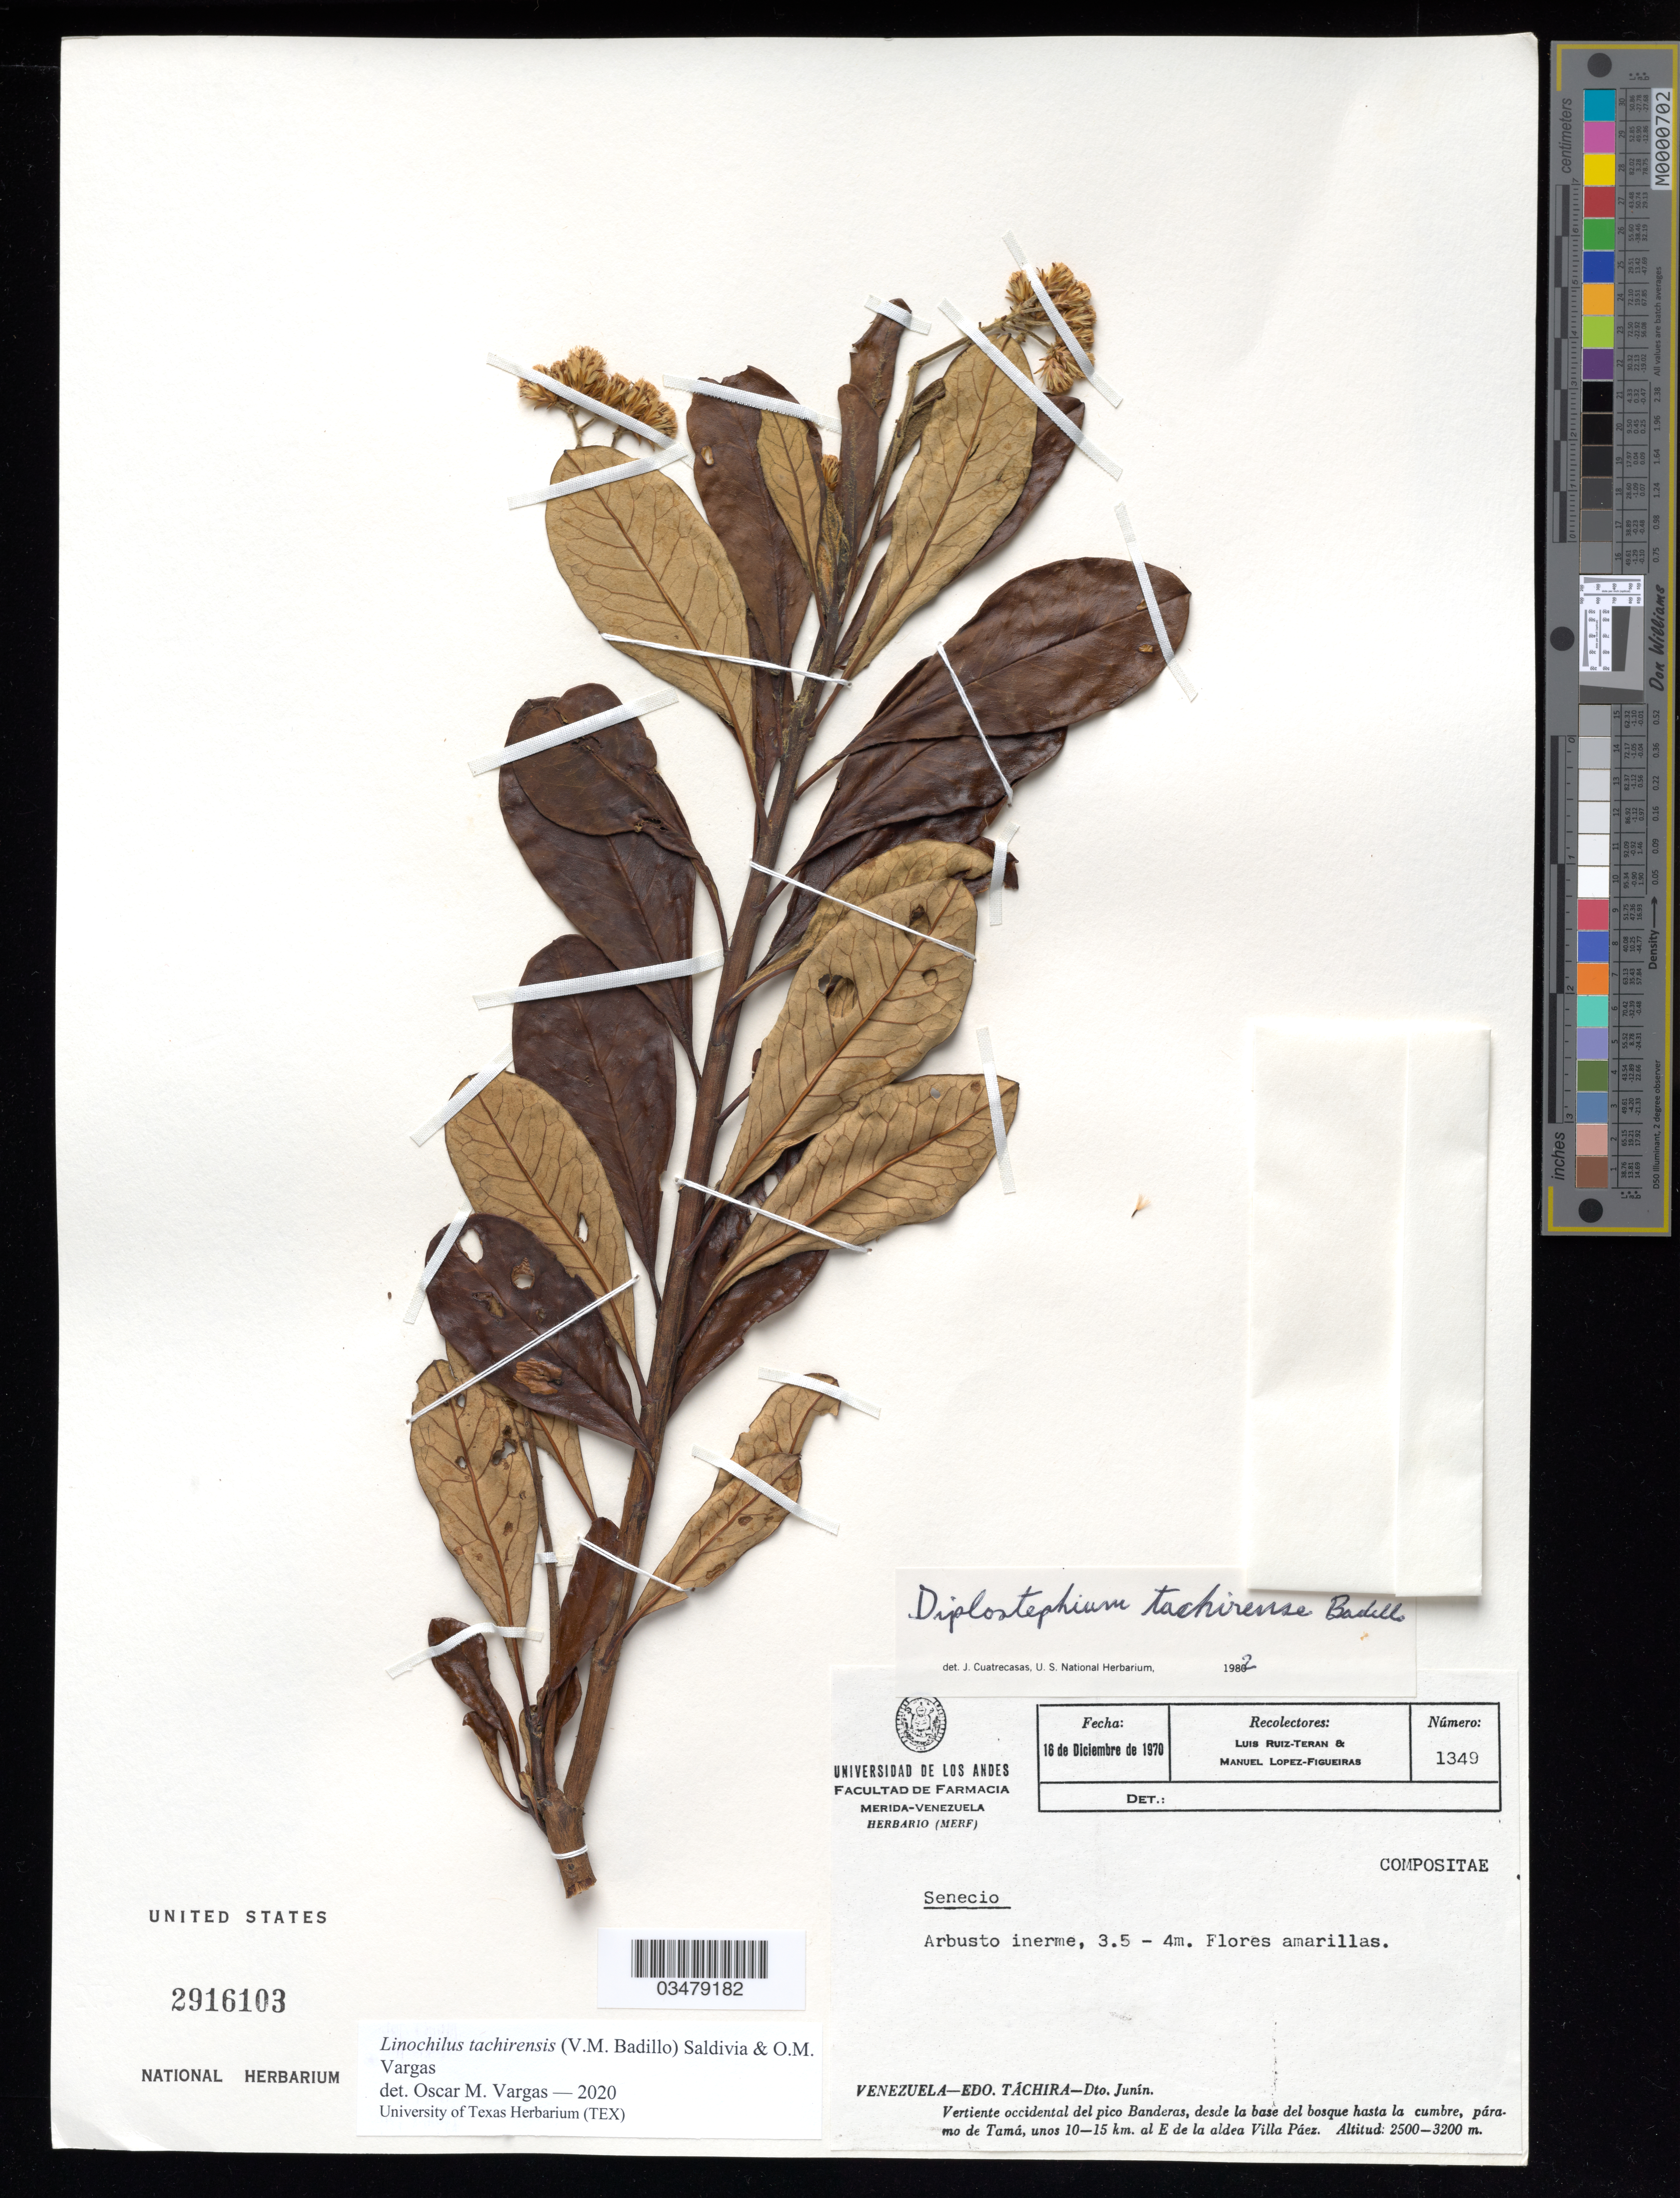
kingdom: Plantae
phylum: Tracheophyta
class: Magnoliopsida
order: Asterales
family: Asteraceae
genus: Linochilus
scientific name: Linochilus tachirensis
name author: (V.M. Badillo) Saldivia & O.M. Vargas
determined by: Vargas, Oscar M.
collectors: L. E. Ruíz-Terán & M. López Figueiras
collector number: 1349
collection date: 1970-12-16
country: Venezuela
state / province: Táchira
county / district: Junín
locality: Vertiente occidental del pico Banderas, desde la base del bosque hasta la cumbre, páramo de Tamá, unos 10-15 km. al de la aldea Villa Páez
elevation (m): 2500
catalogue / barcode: US 2916103